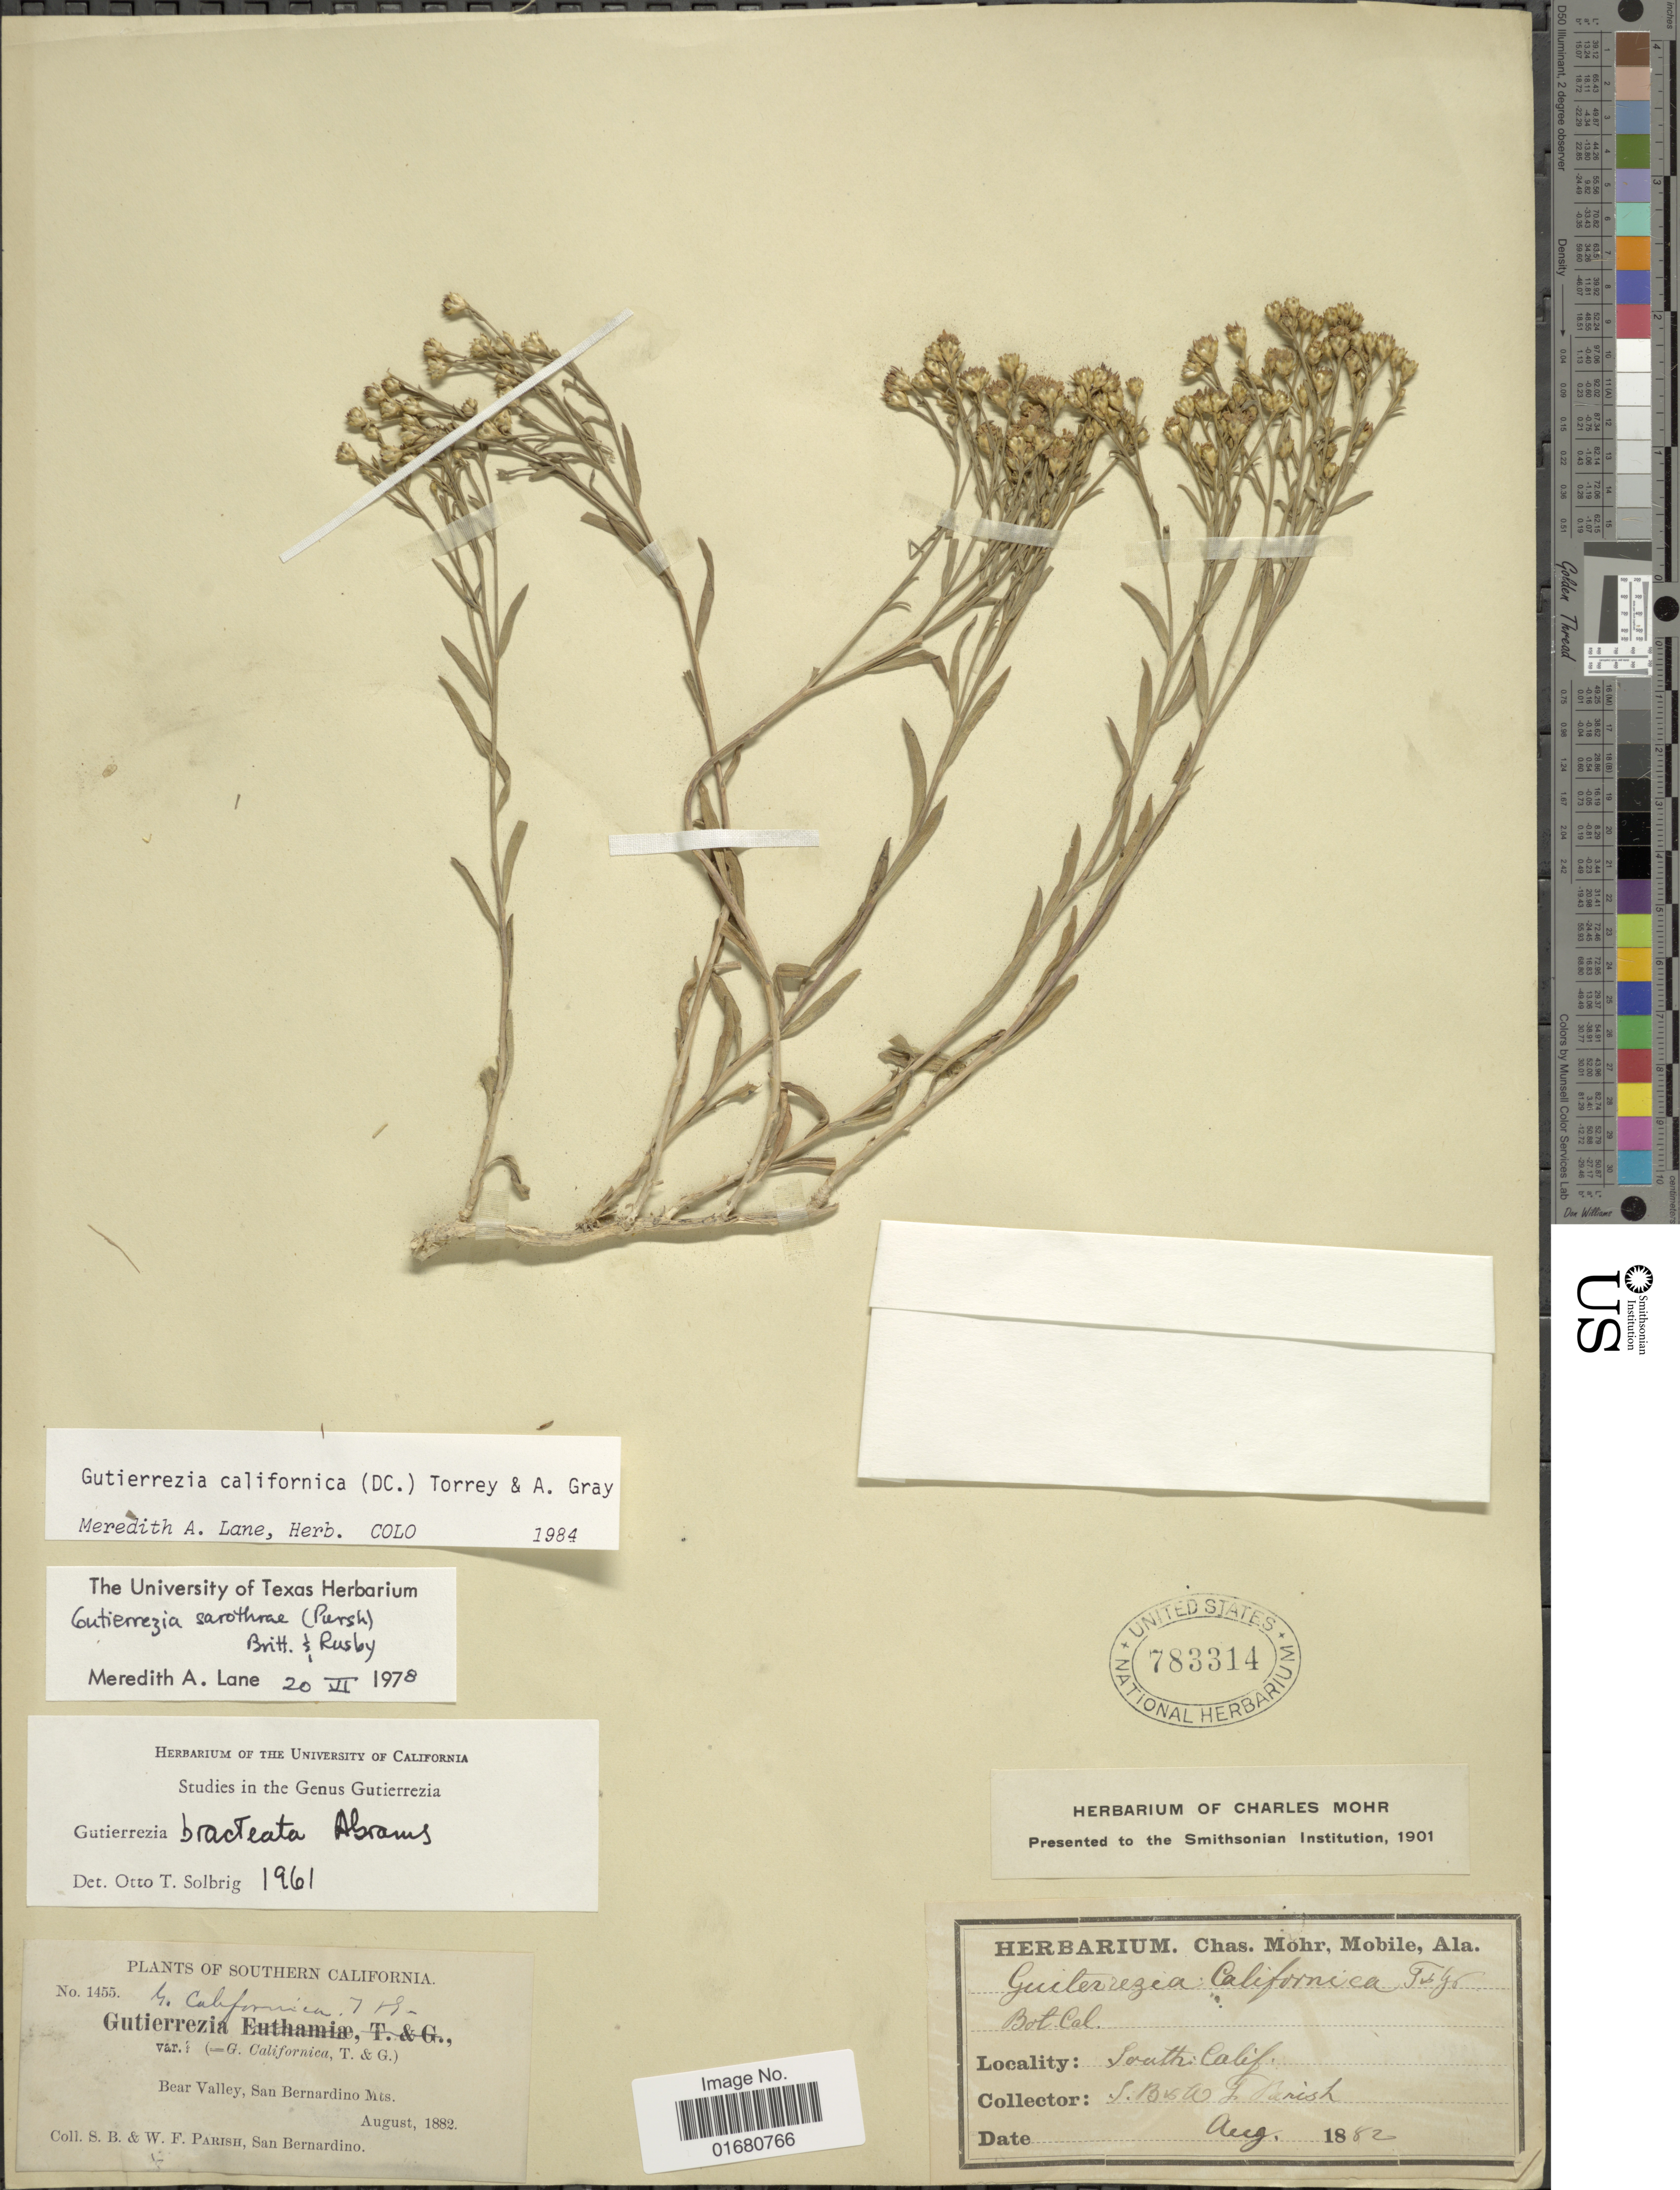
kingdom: Plantae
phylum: Tracheophyta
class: Magnoliopsida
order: Asterales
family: Asteraceae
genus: Gutierrezia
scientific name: Gutierrezia californica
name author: Torr. & A. Gray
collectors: S. B. Parish & W. F. Parish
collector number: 1455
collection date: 1882-08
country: United States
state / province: California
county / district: San Bernardino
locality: Southern California, Bear Valley, San Bernardino Mts., San Bernardino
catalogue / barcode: US 783314